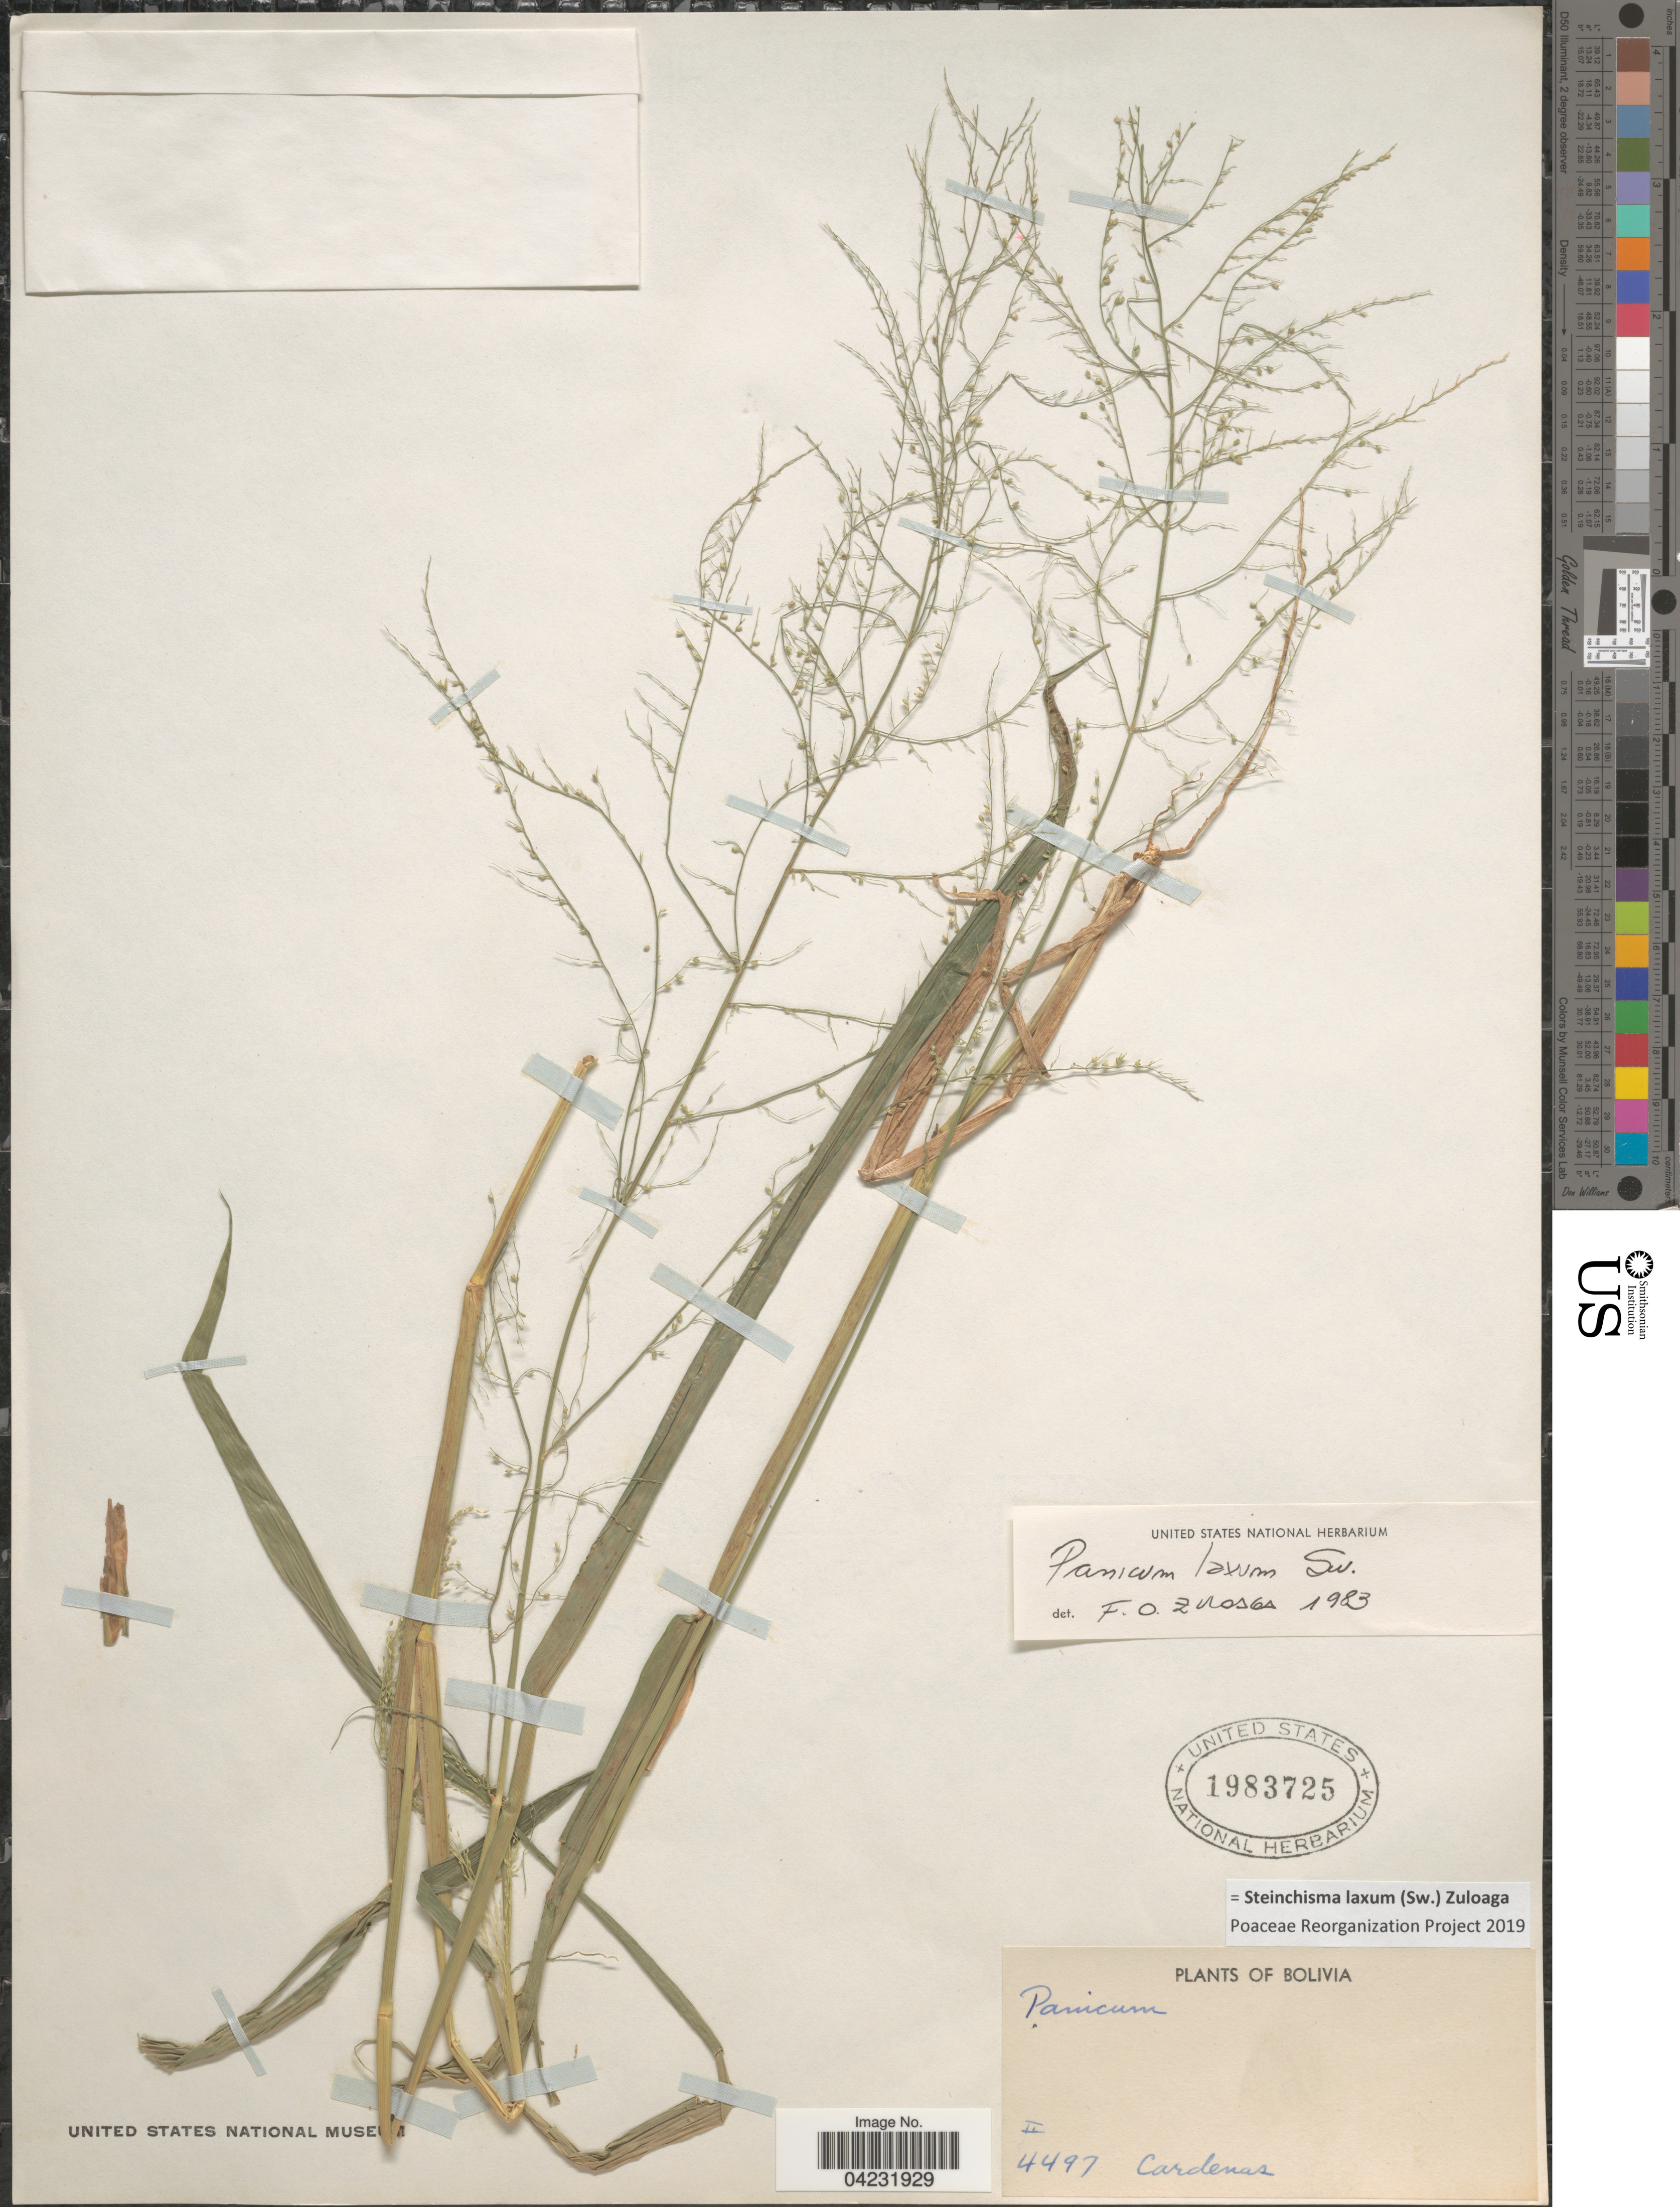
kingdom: Plantae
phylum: Tracheophyta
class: Liliopsida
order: Poales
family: Poaceae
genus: Steinchisma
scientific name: Steinchisma laxum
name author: (Sw.) Zuloaga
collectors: M. Cárdenas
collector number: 4497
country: Bolivia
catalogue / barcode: US 1983725